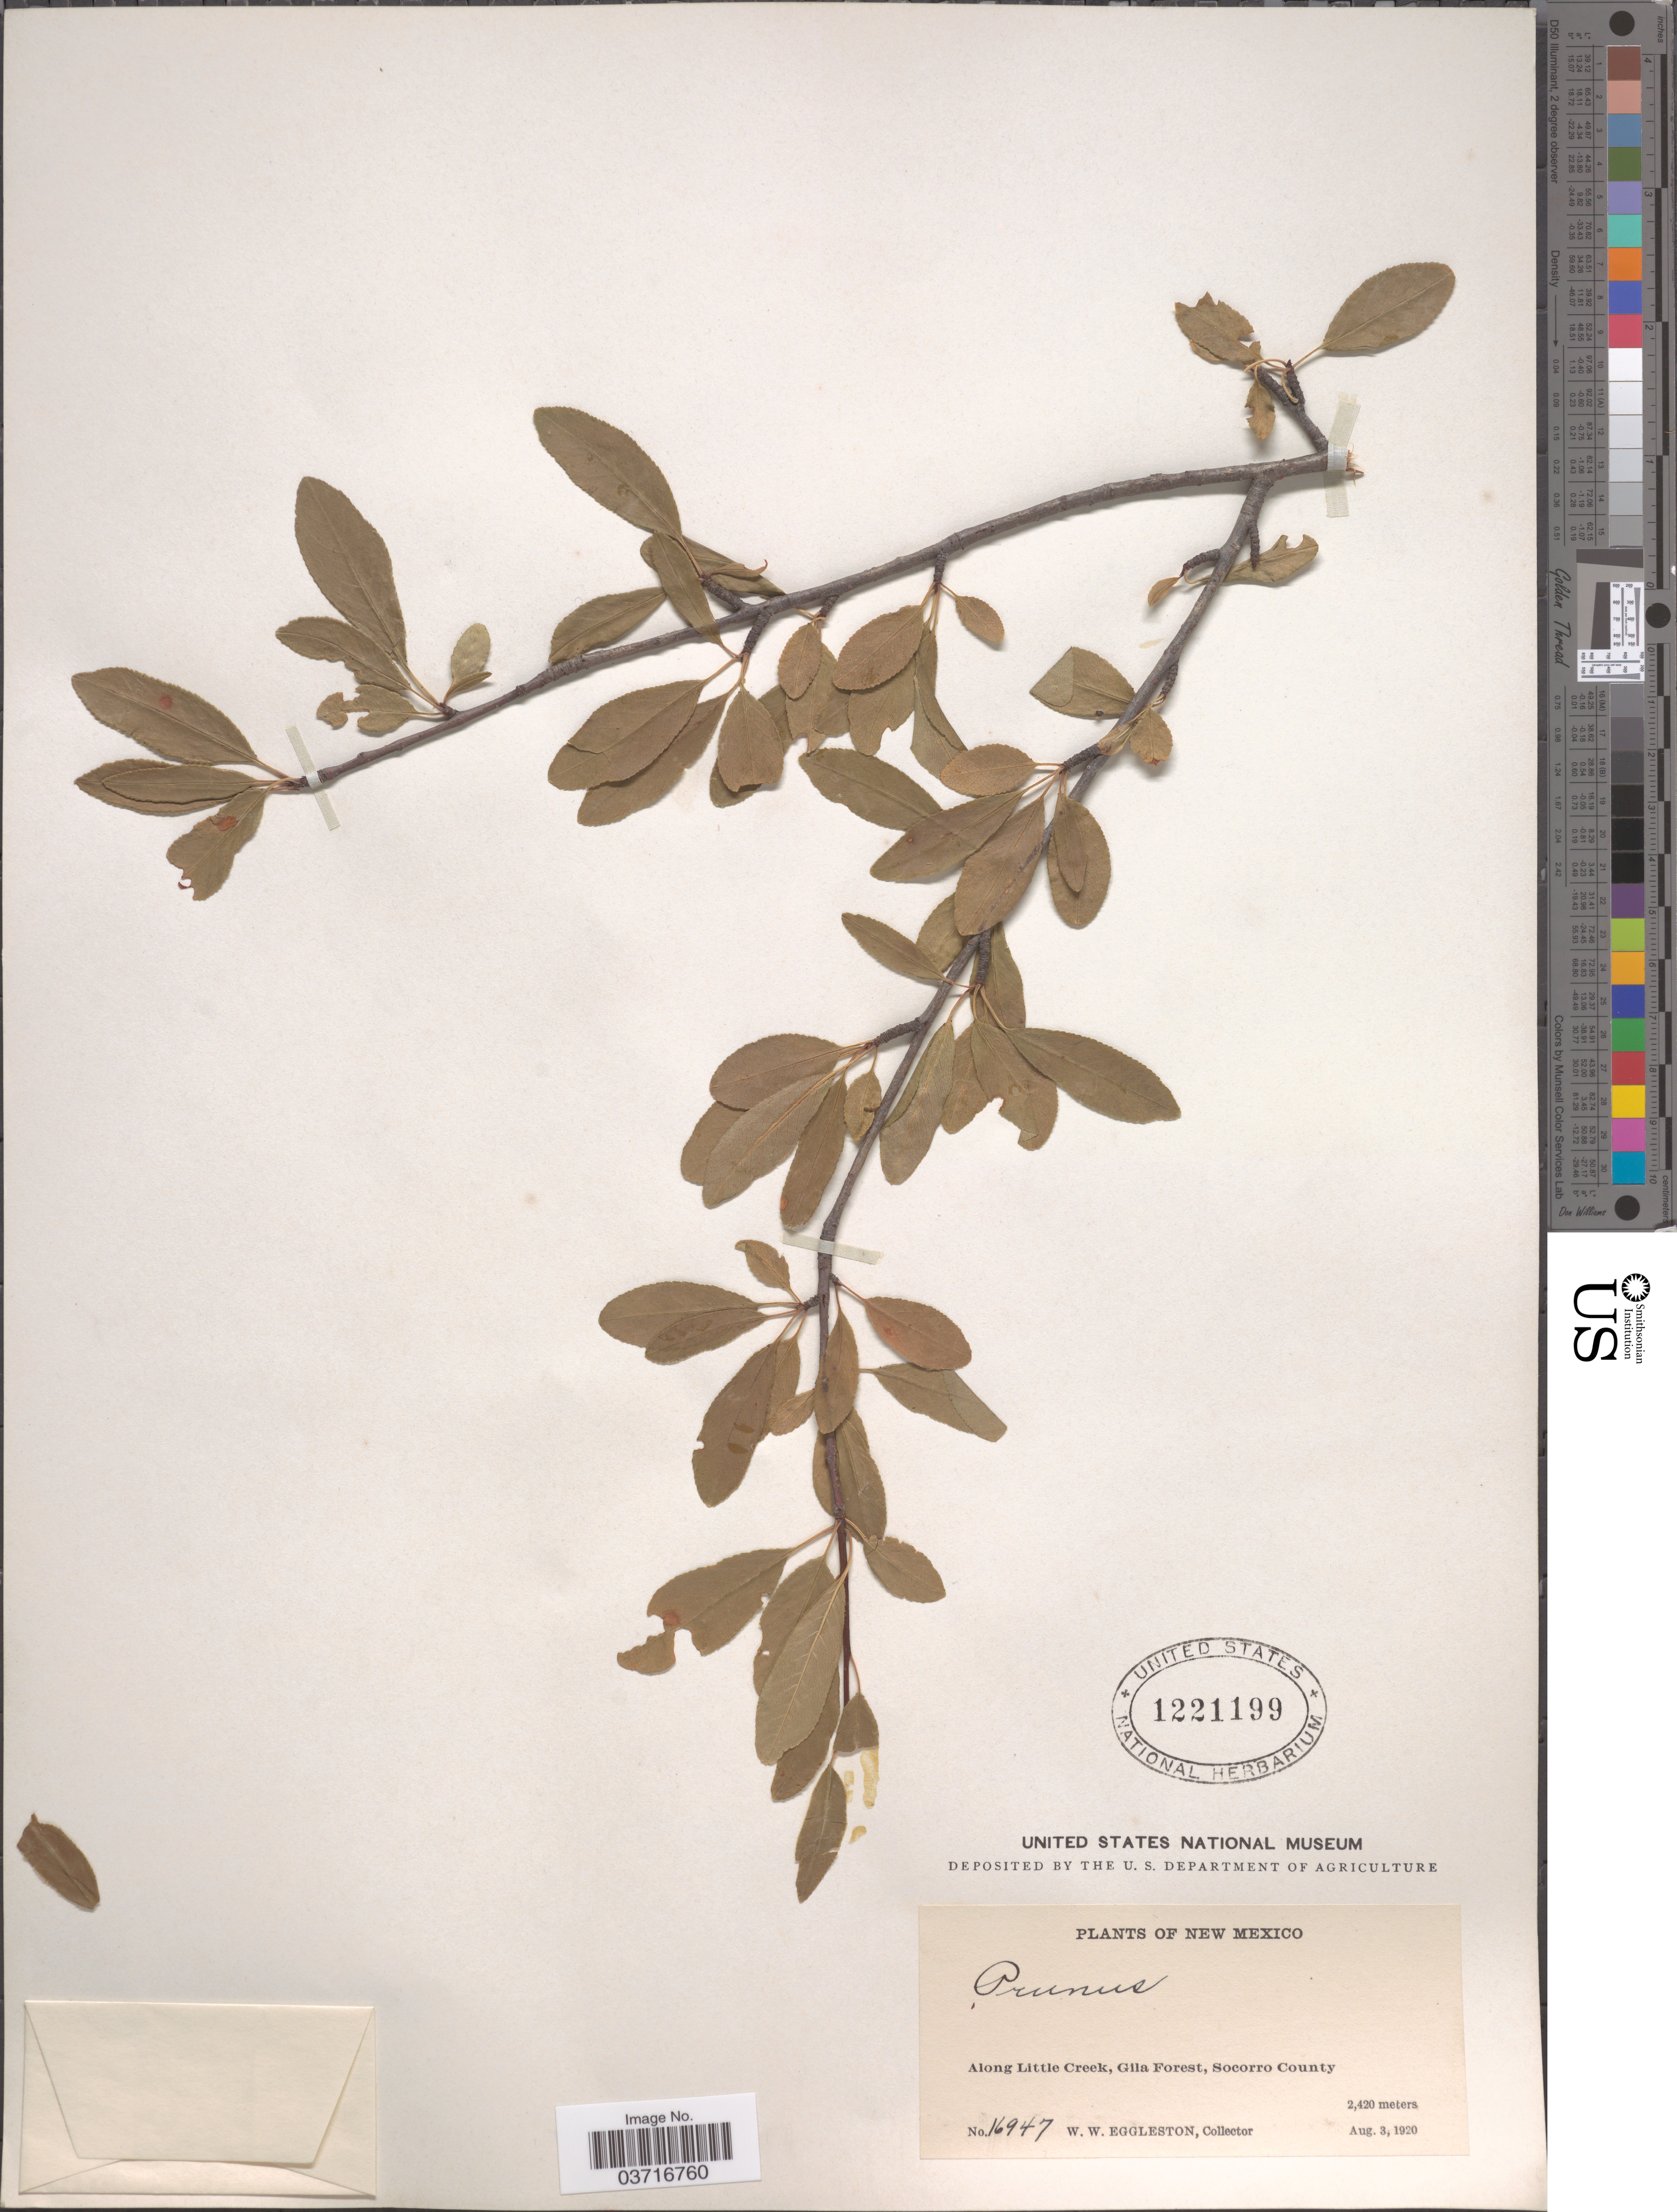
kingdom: Plantae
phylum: Tracheophyta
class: Magnoliopsida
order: Rosales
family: Rosaceae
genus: Prunus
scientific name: Prunus sp.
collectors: W. W. Eggleston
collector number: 16947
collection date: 1920-08-03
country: United States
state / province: New Mexico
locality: Along Little Creek, Gila Forest, Socorro County.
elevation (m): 2420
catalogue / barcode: US 1221199